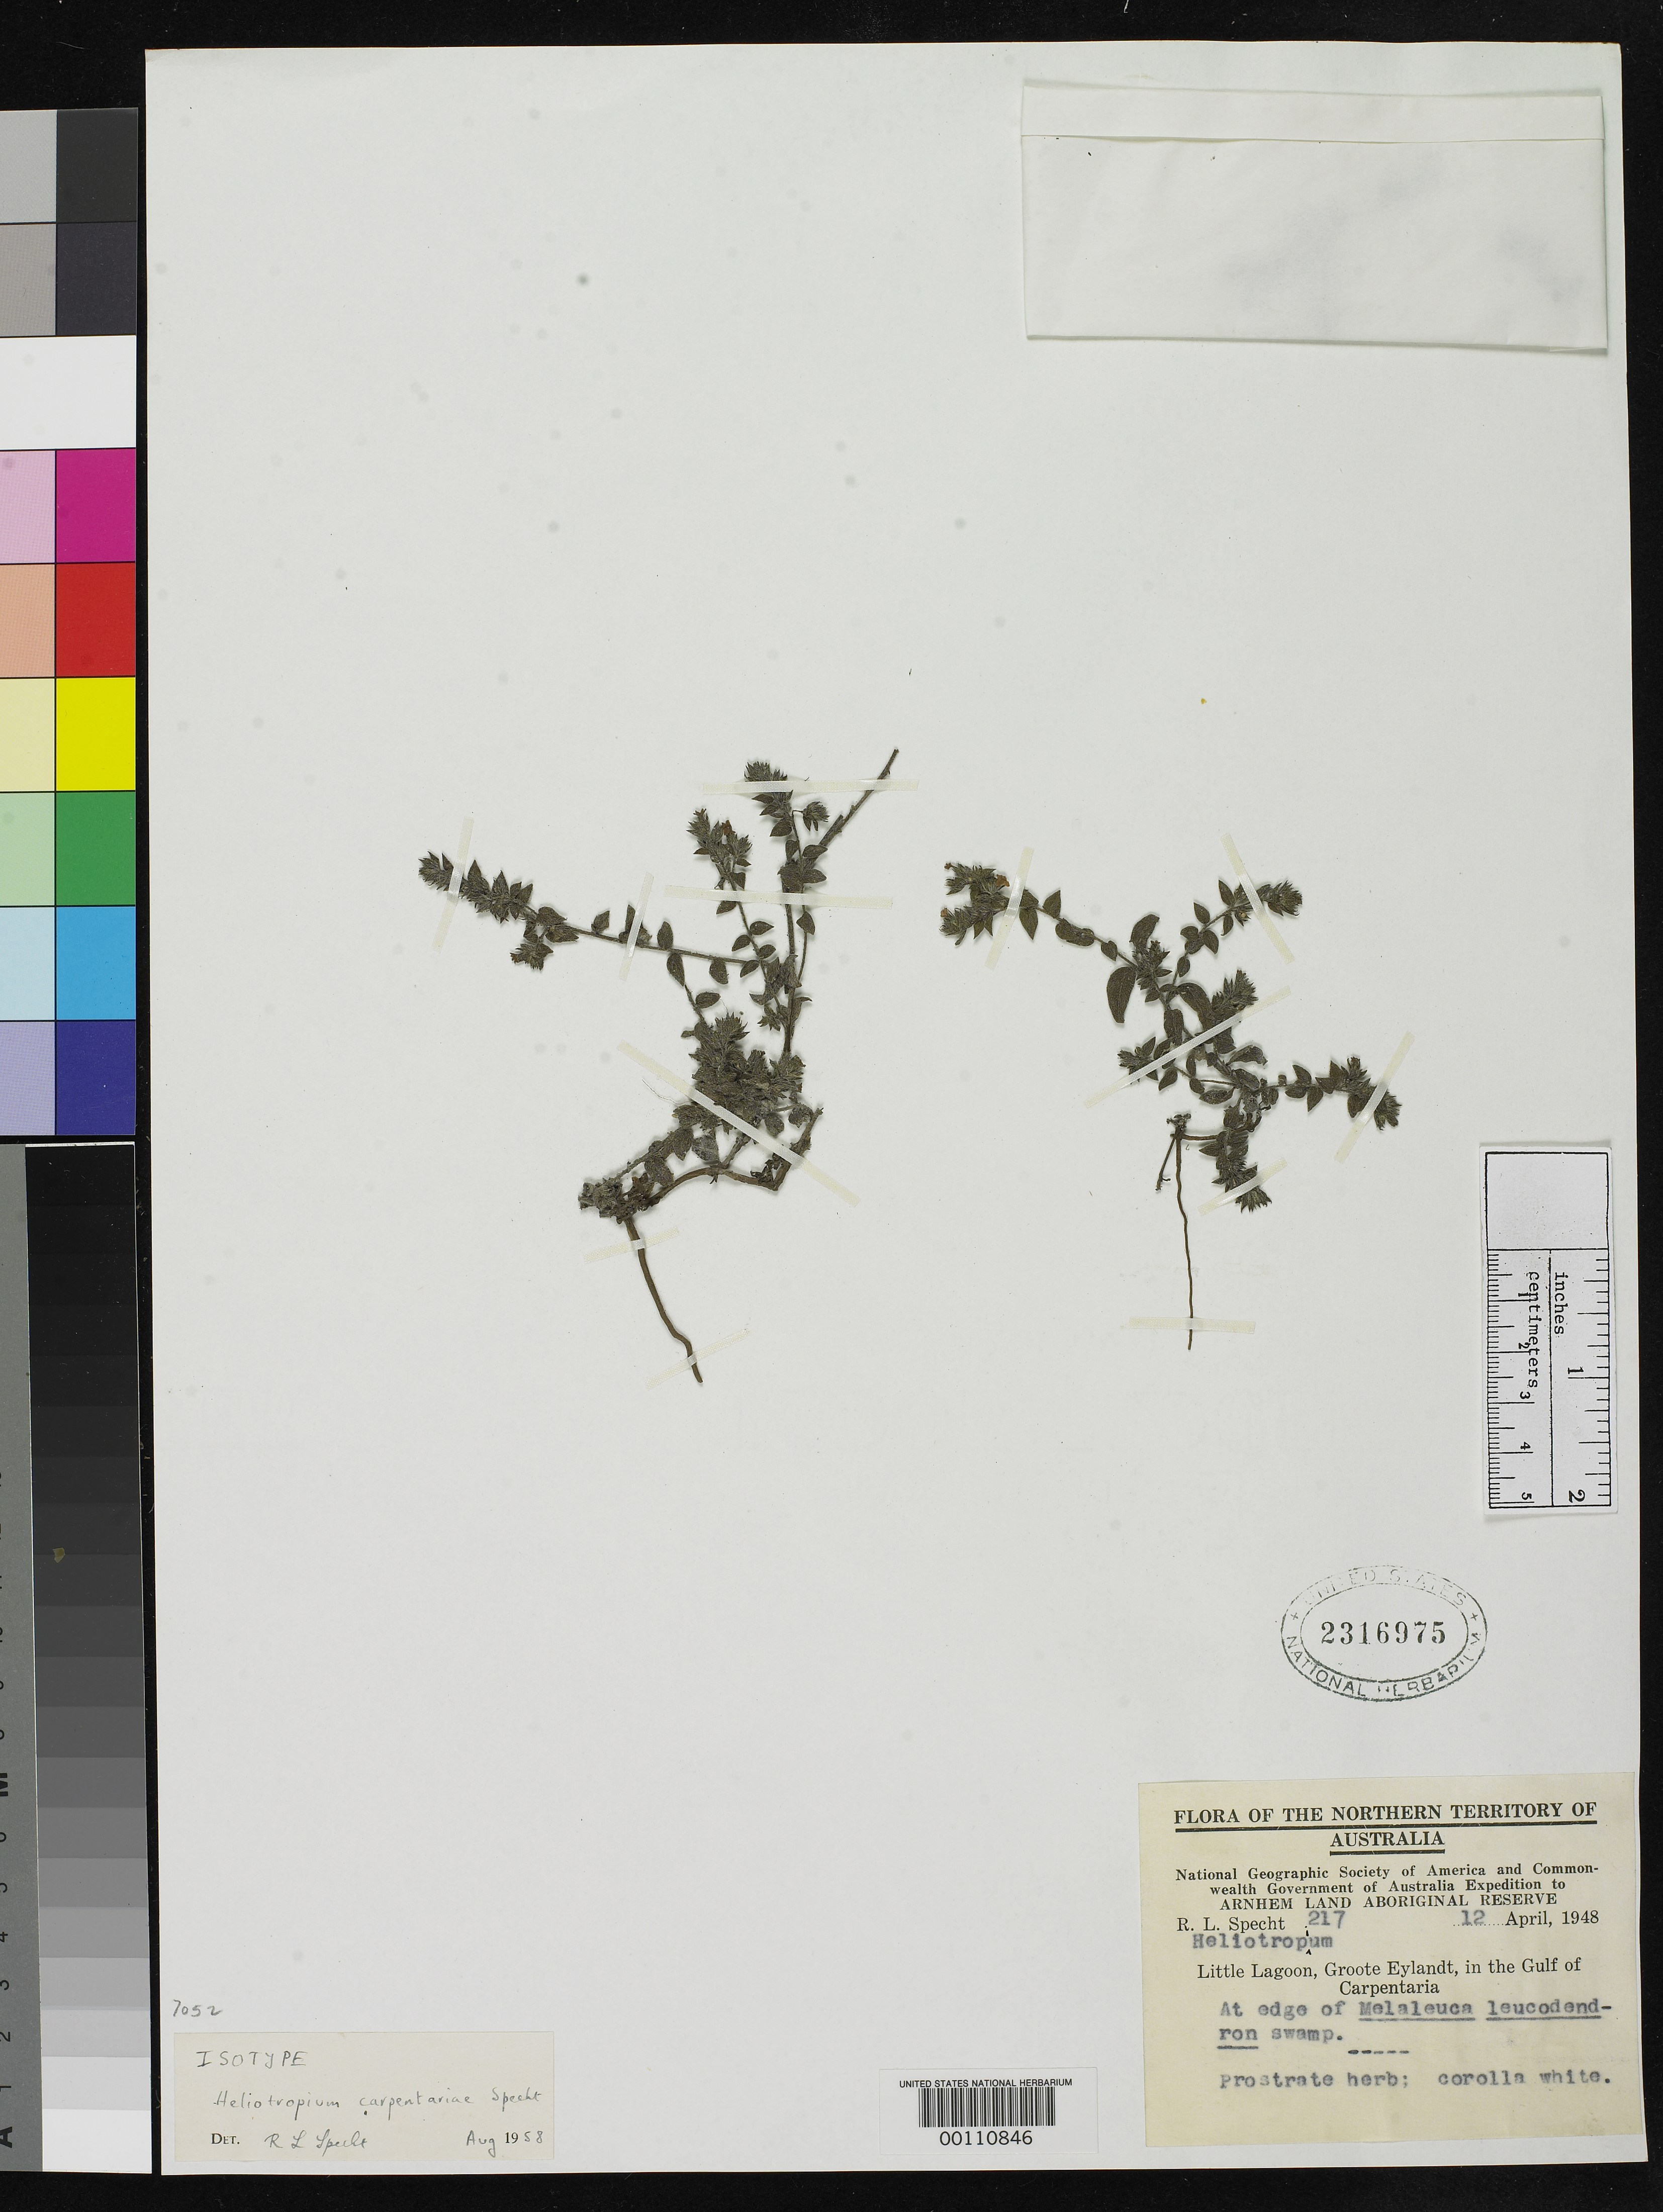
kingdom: Plantae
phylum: Tracheophyta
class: Magnoliopsida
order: Boraginales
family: Heliotropiaceae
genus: Heliotropium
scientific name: Heliotropium carpentariae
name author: Specht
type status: Isotype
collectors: R. L. Specht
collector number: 217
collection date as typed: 12 Apr 1948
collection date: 1948-04-12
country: Australia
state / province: Northern Territory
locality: Littleland, Groote Eylandt, Gulf of Carpentaria.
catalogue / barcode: US 2316975